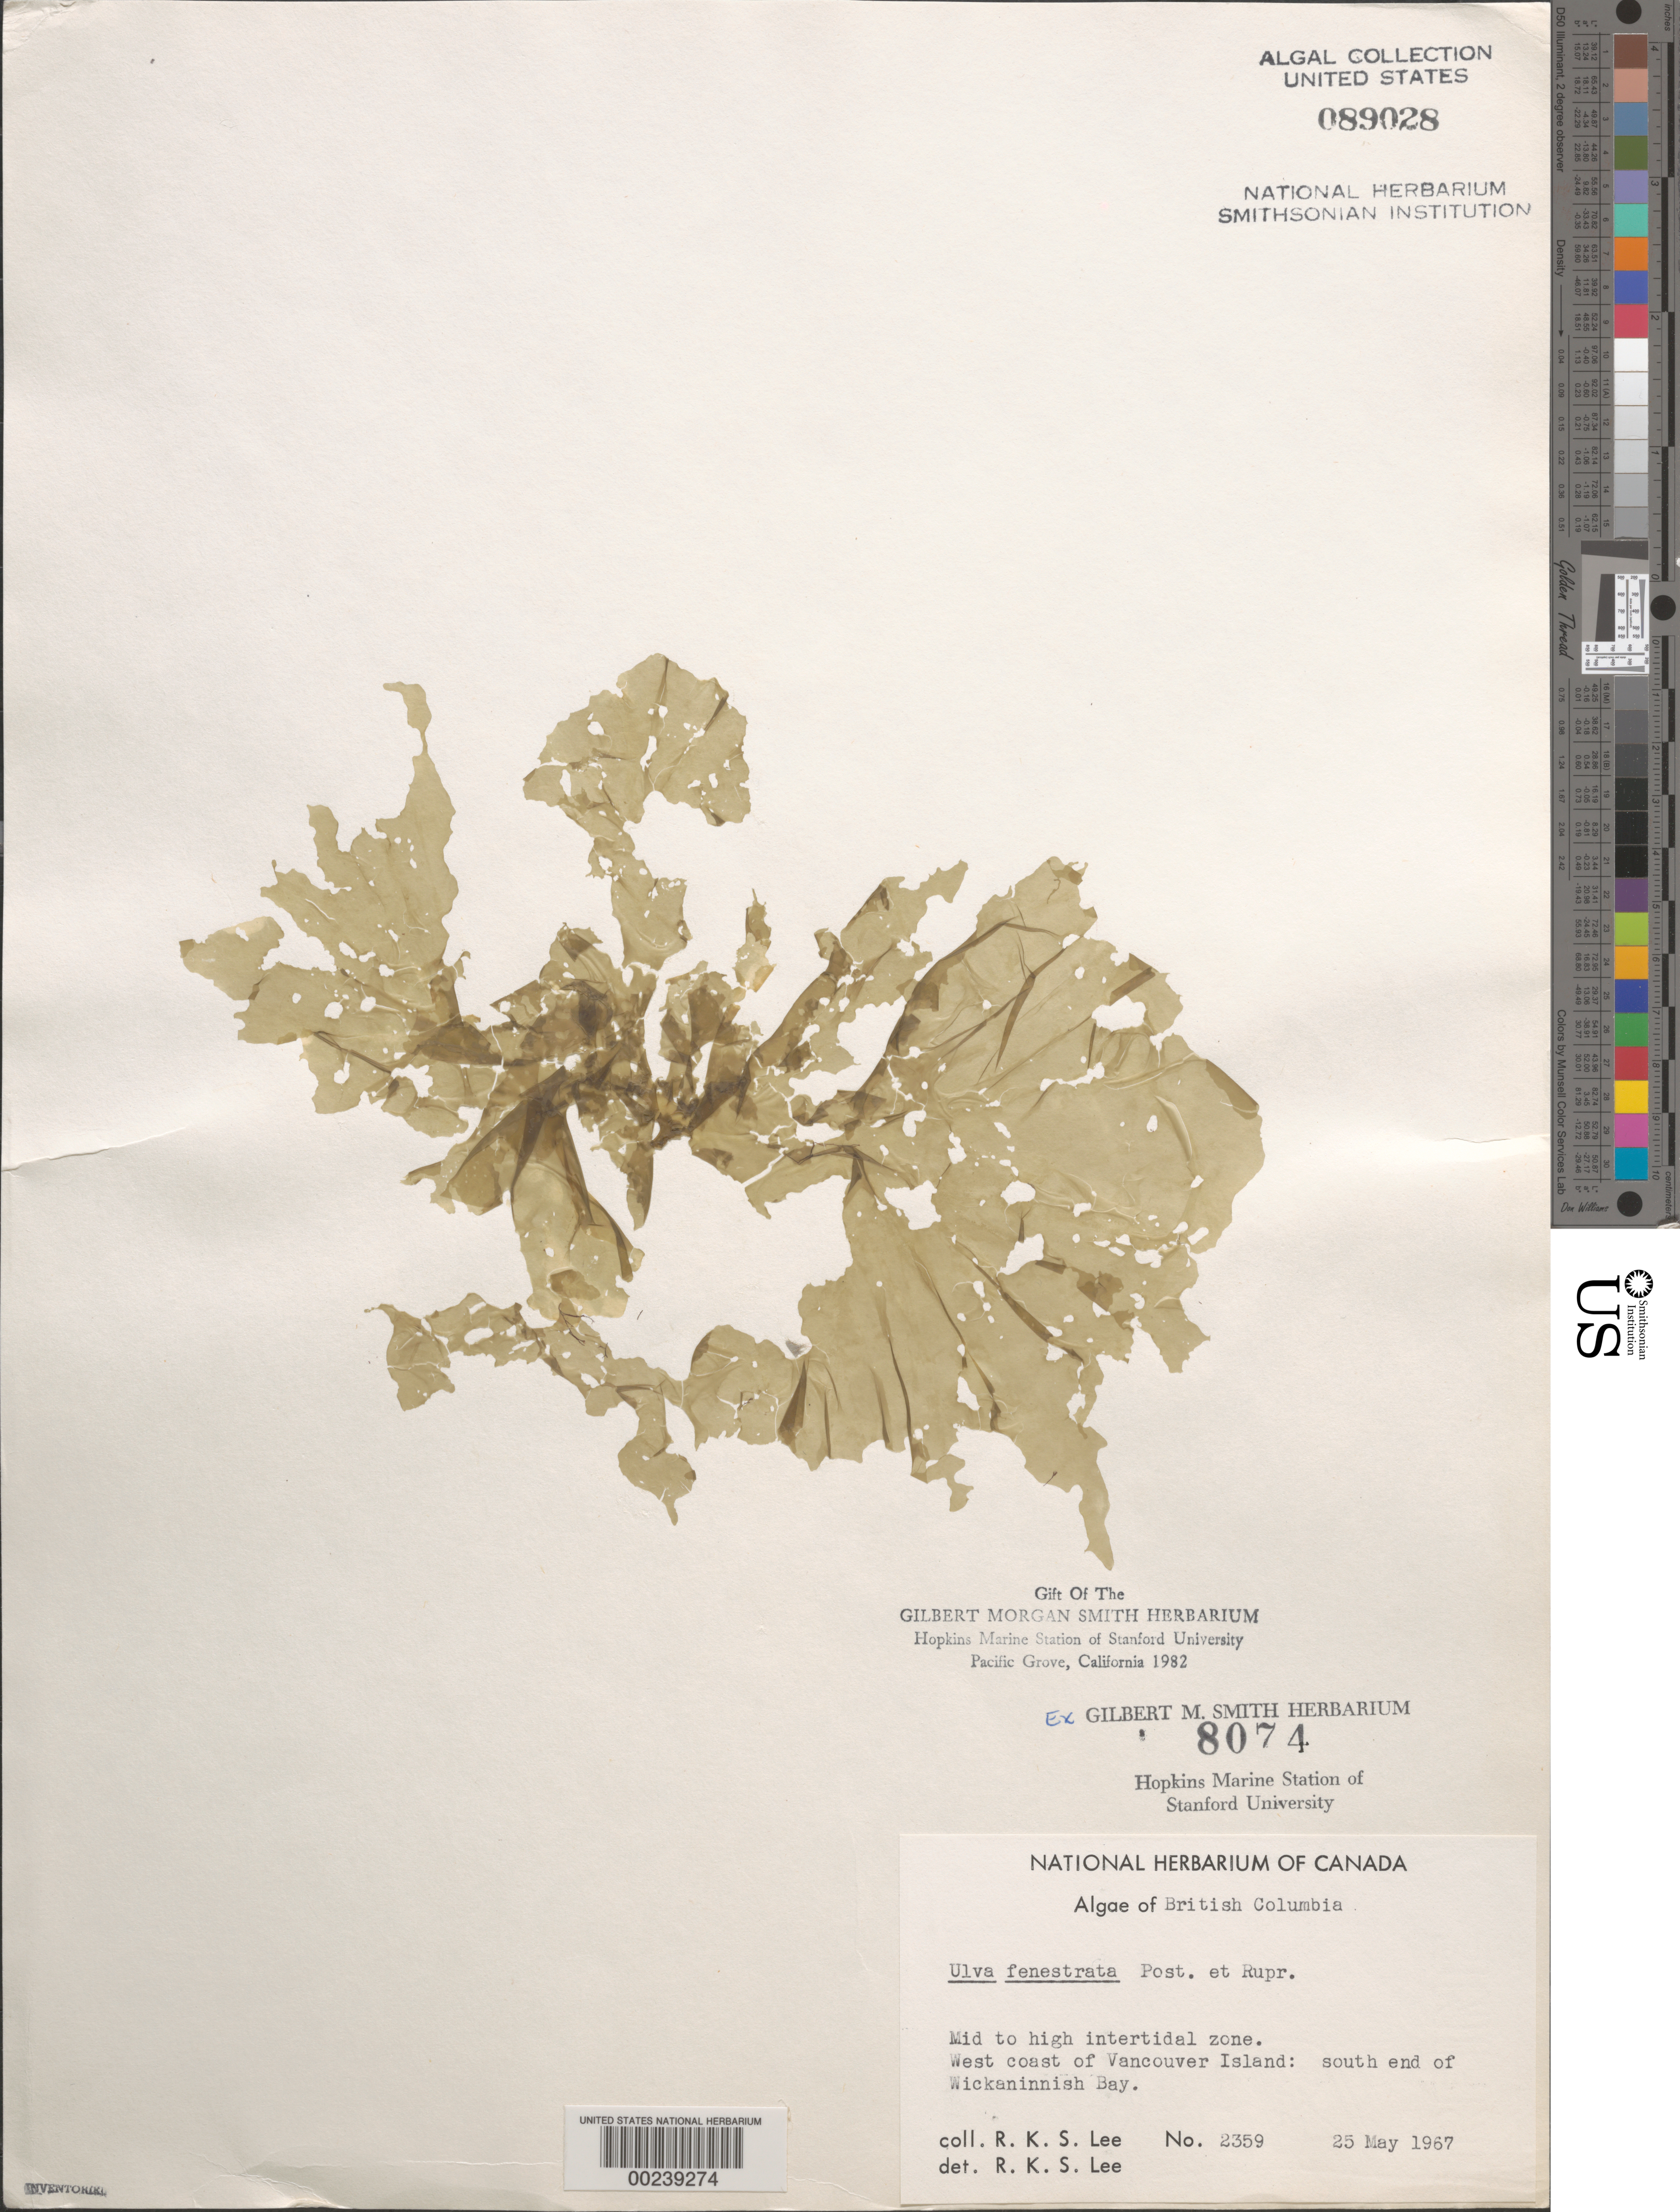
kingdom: Plantae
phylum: Chlorophyta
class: Ulvophyceae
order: Ulvales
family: Ulvaceae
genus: Ulva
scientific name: Ulva fenestrata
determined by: Lee, R. K. S.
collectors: R. Lee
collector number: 2359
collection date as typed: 25 May 1967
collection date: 1967-05-25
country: Canada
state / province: British Columbia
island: Vancouver Island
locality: Wickaninnish Bay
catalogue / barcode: US 89028